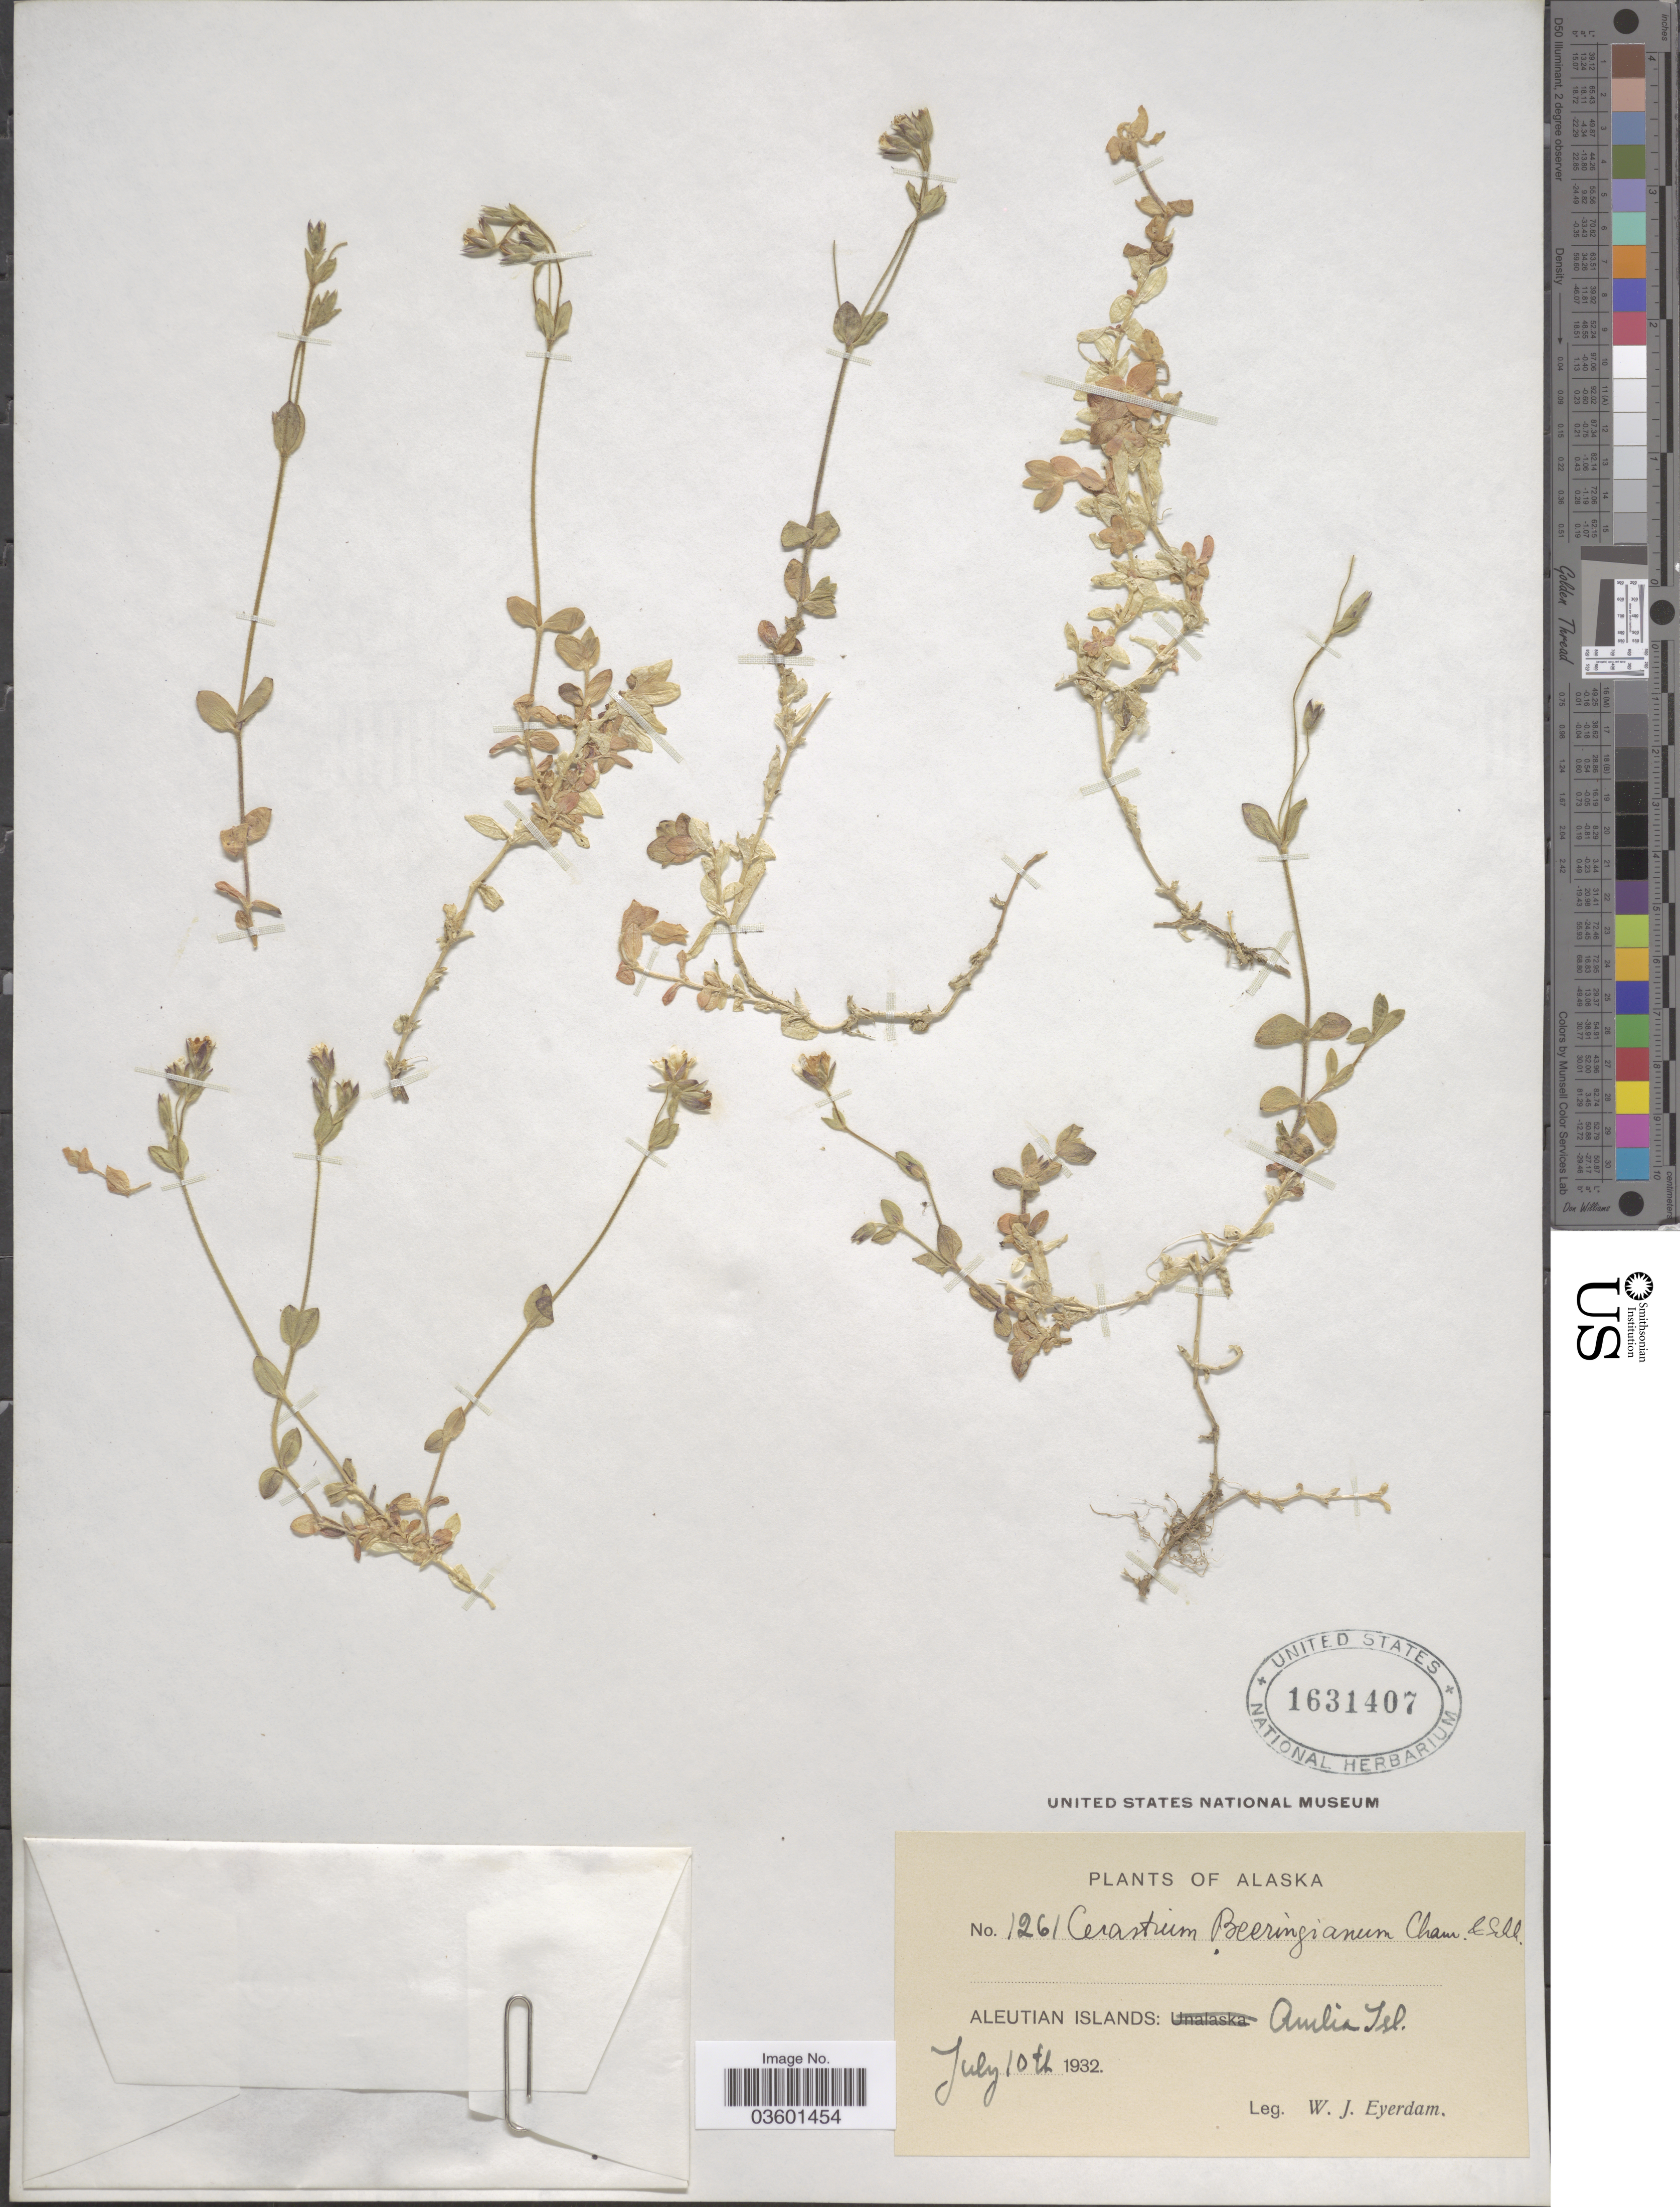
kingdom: Plantae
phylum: Tracheophyta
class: Magnoliopsida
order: Caryophyllales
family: Caryophyllaceae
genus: Cerastium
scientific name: Cerastium beeringianum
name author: Cham. & Schltdl.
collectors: W. J. Eyerdam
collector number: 1261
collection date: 1932-07-10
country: United States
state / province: Alaska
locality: Aleutian Islands: Amlia Isl.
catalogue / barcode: US 1631407